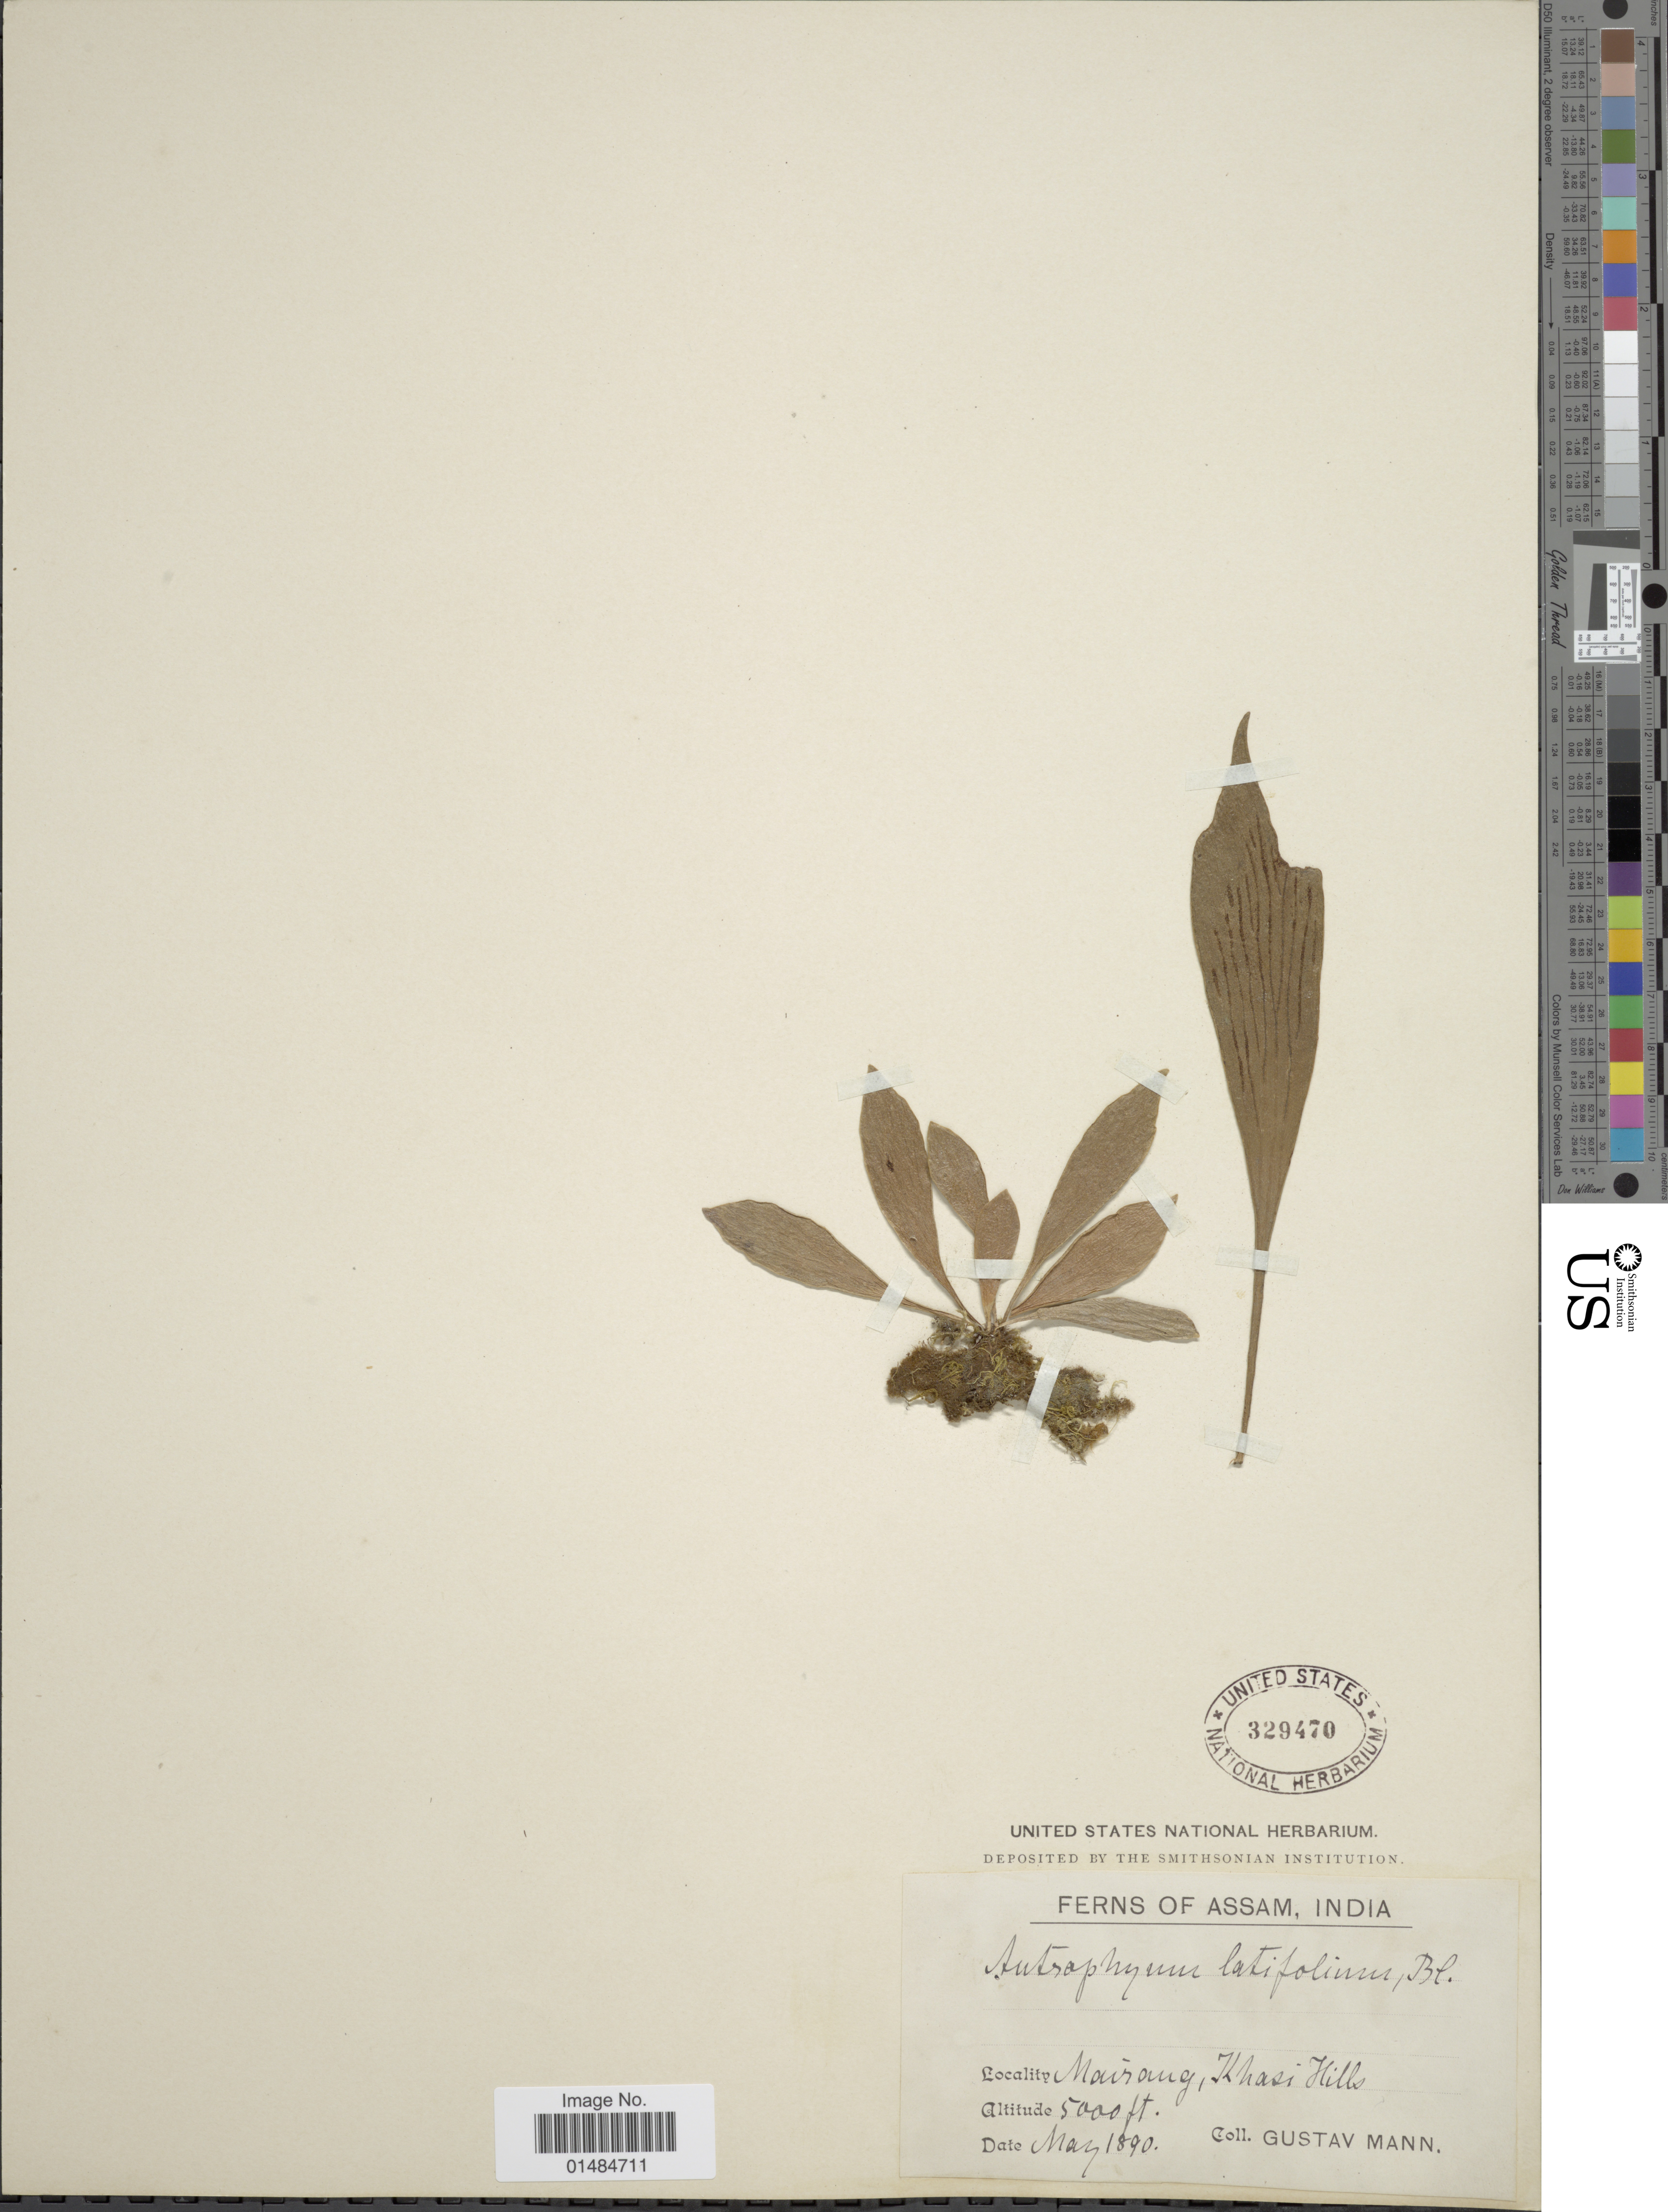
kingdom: Plantae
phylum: Tracheophyta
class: Polypodiopsida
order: Polypodiales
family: Pteridaceae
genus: Antrophyum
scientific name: Antrophyum latifolium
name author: Blume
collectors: G. Mann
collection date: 1890-05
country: India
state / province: Meghalaya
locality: Mairang, Khasi Hills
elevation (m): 1524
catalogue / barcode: US 329470